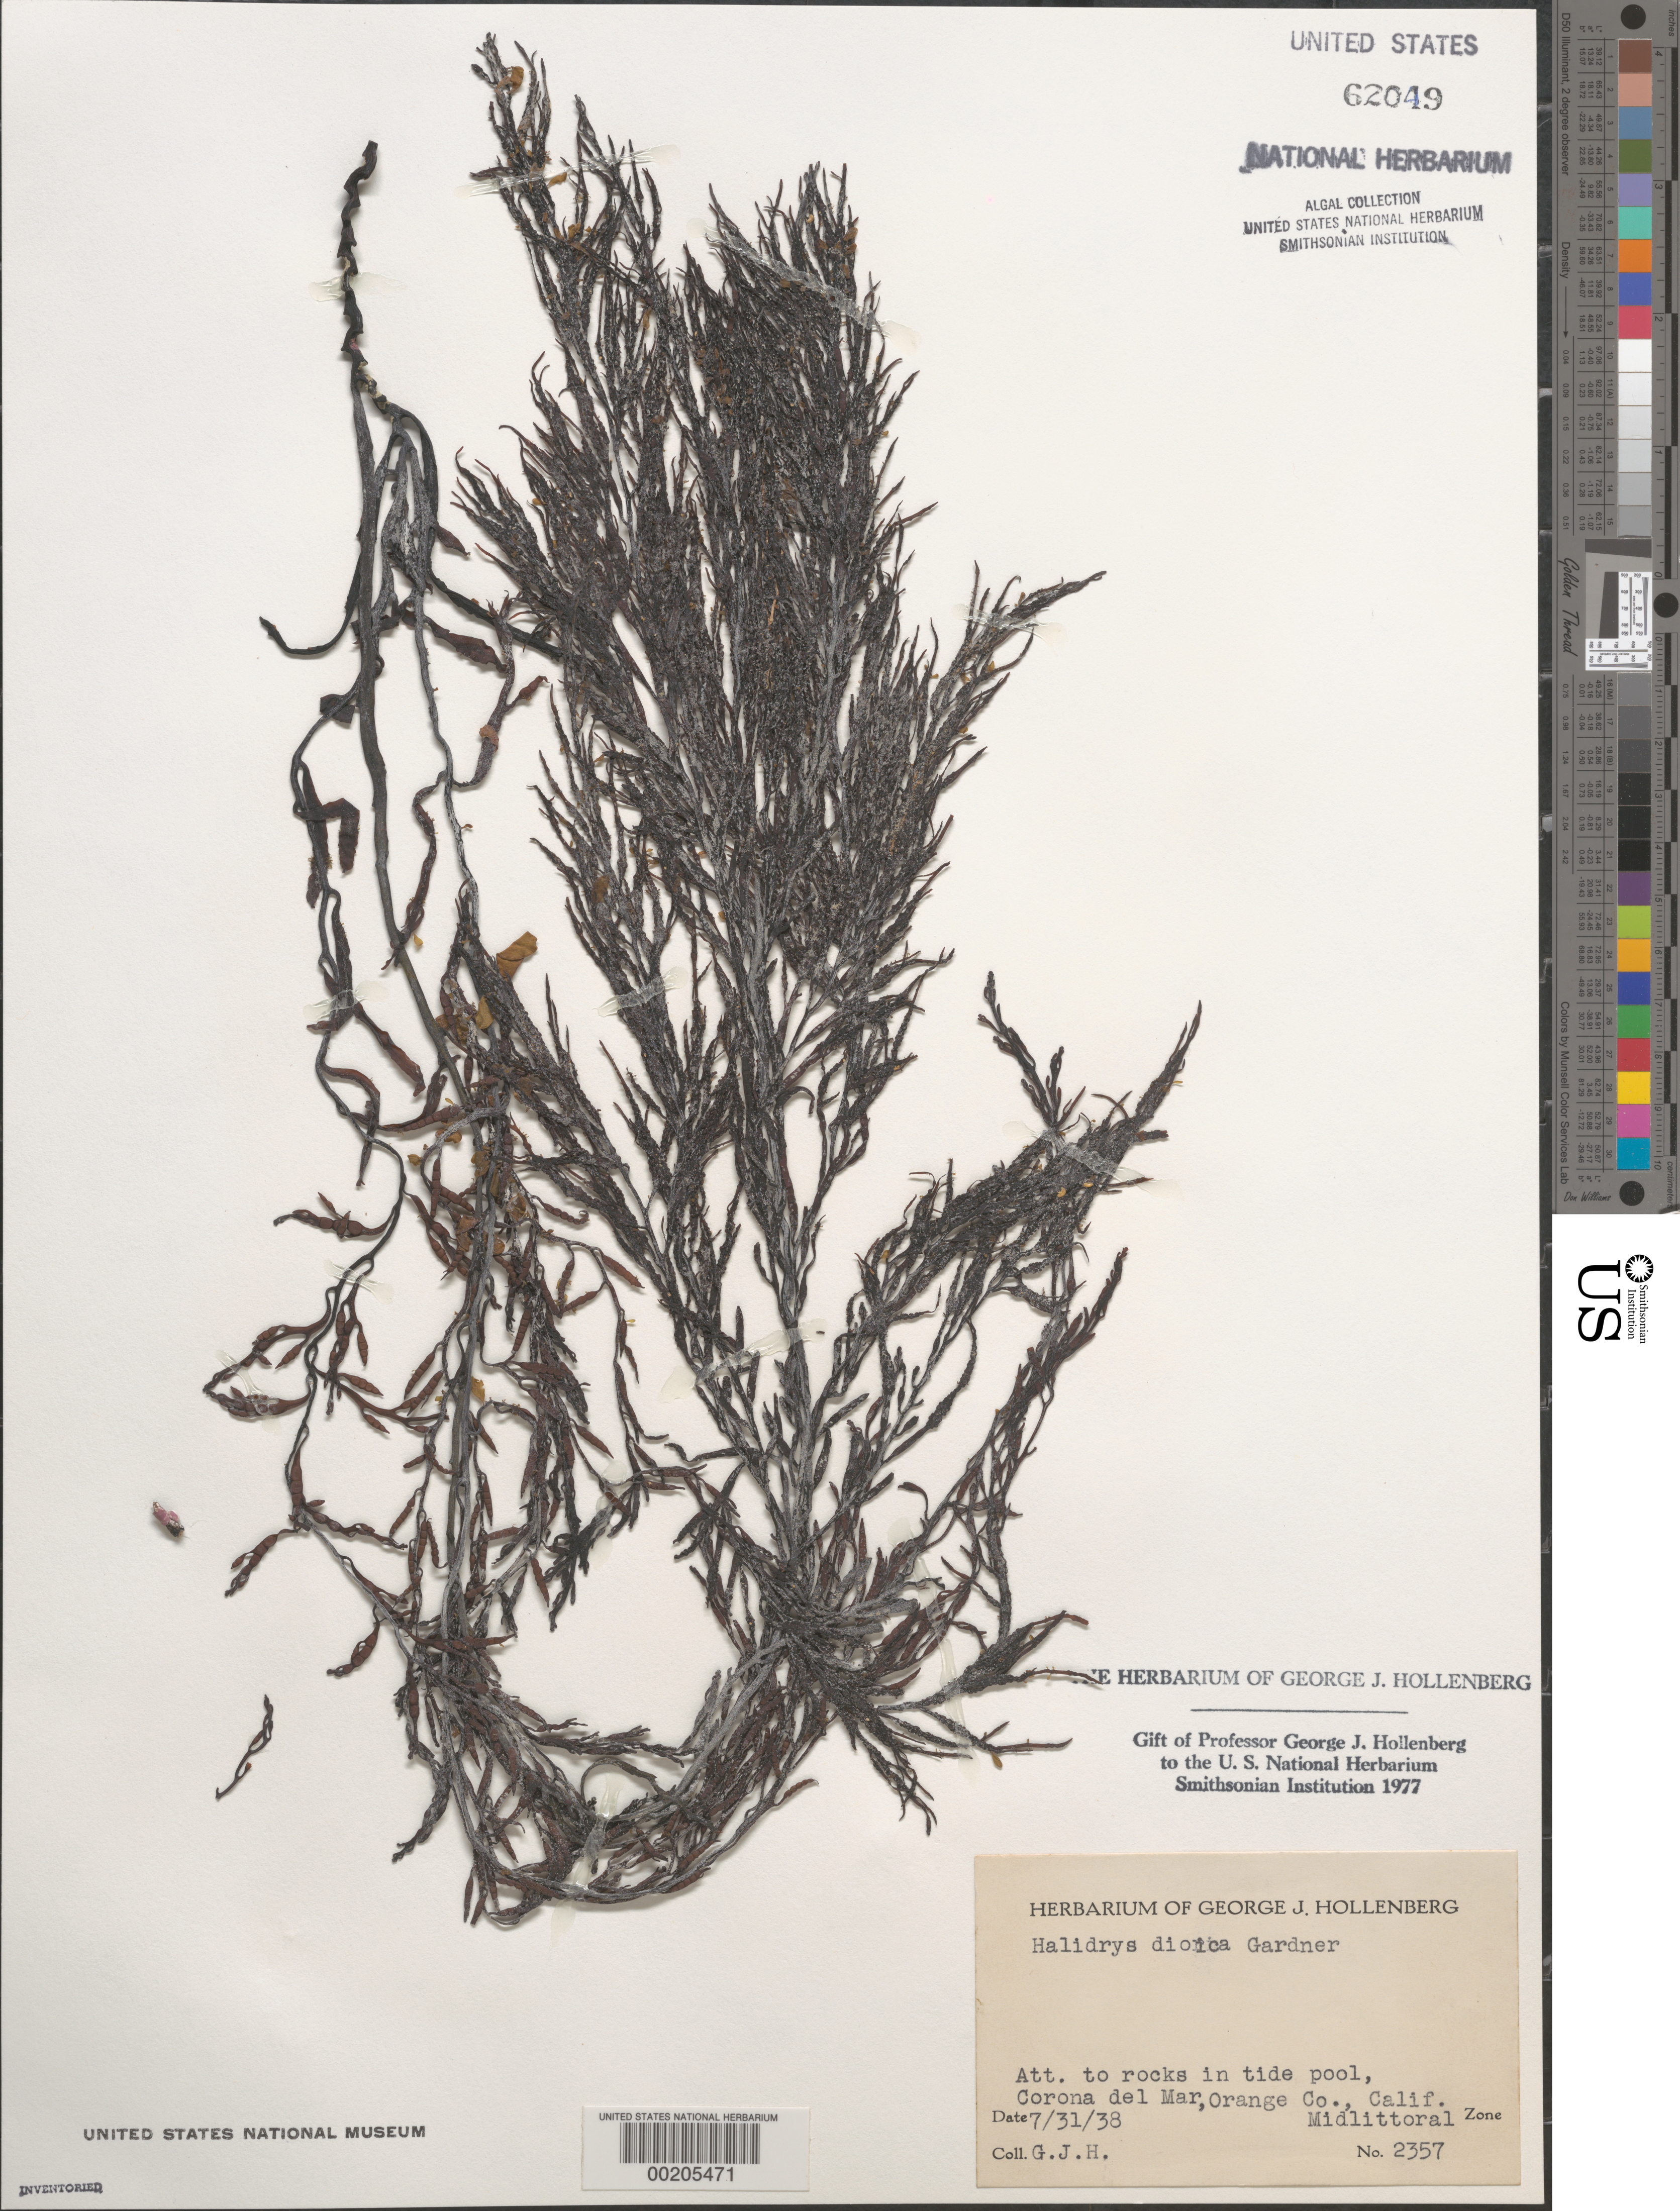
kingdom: Chromista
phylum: Ochrophyta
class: Phaeophyceae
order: Fucales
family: Sargassaceae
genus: Halidrys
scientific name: Halidrys dioica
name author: N.L. Gardner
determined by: Hollenberg, George J.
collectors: G. Hollenberg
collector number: GJH 2357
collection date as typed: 31 Jul 1938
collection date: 1938-07-31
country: United States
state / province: California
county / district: Orange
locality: Corona del Mar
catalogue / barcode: US 62049